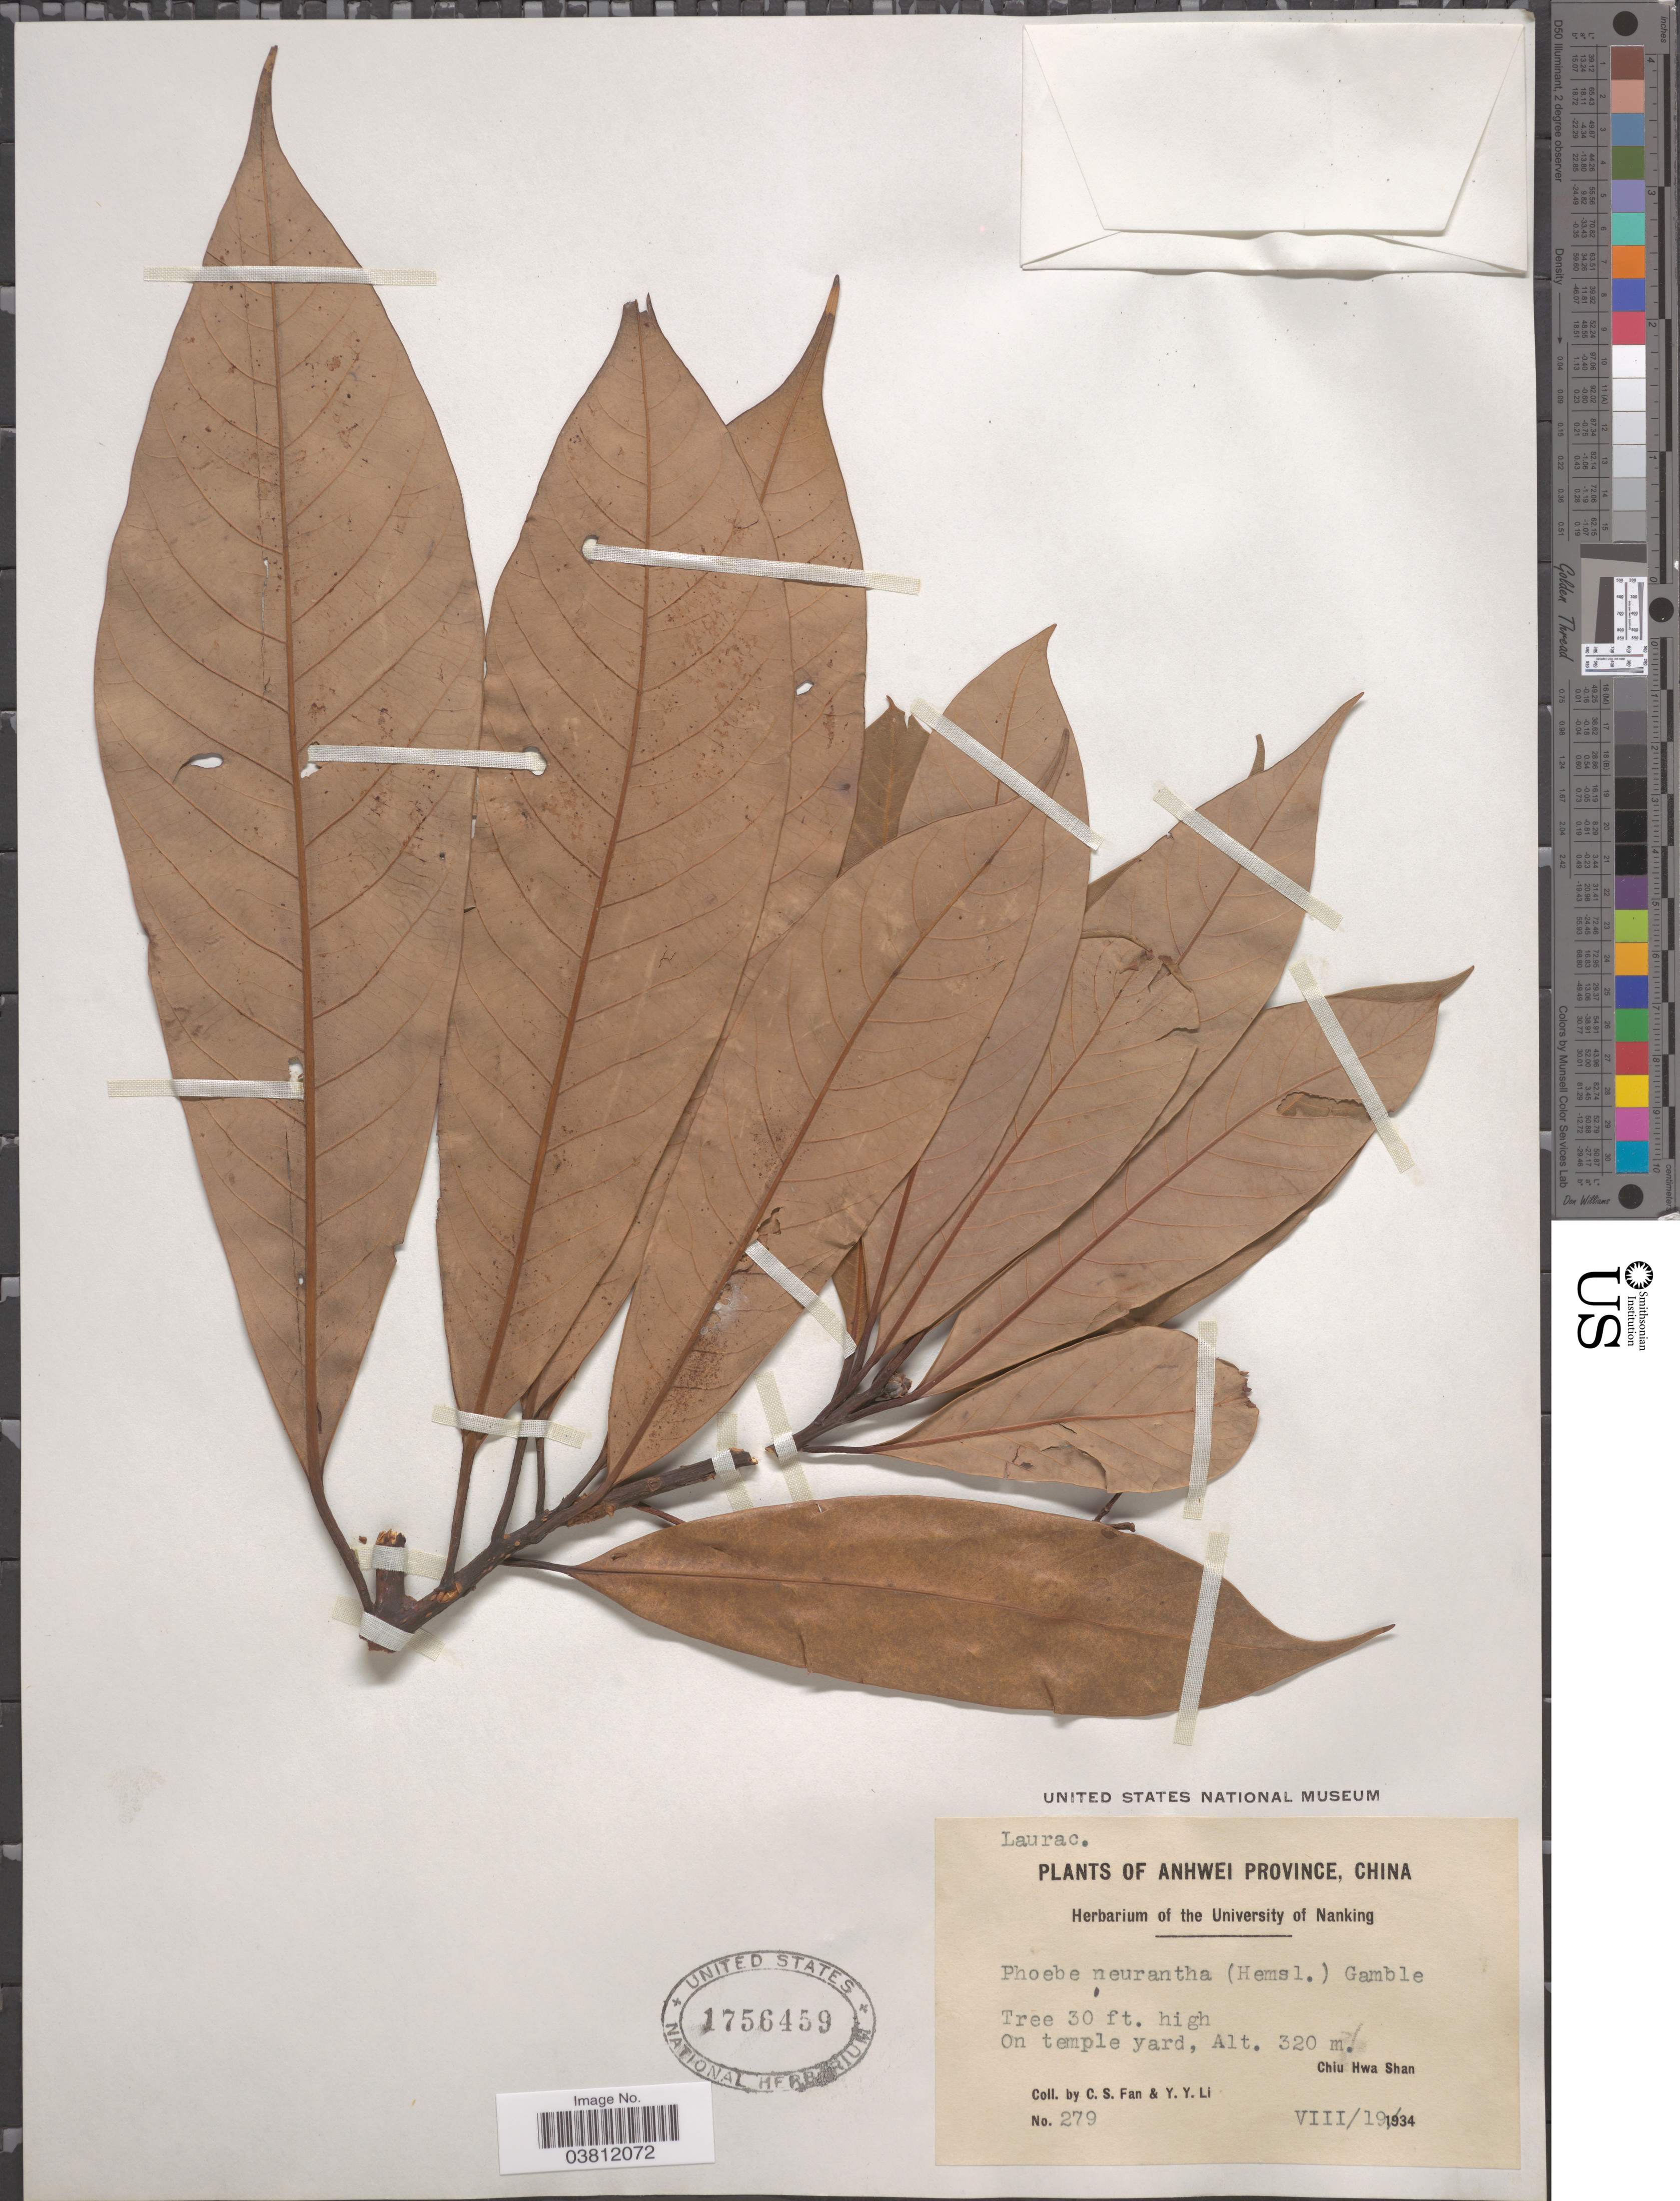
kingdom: Plantae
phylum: Tracheophyta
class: Magnoliopsida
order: Laurales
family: Lauraceae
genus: Phoebe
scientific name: Phoebe neurantha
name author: Gamble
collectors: C. S. Fan & Y. Y. Li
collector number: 279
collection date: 1934-08-19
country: China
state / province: Anhui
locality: Anhwei Province. Chiu Hwa Shan.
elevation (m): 320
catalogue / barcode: US 1756459